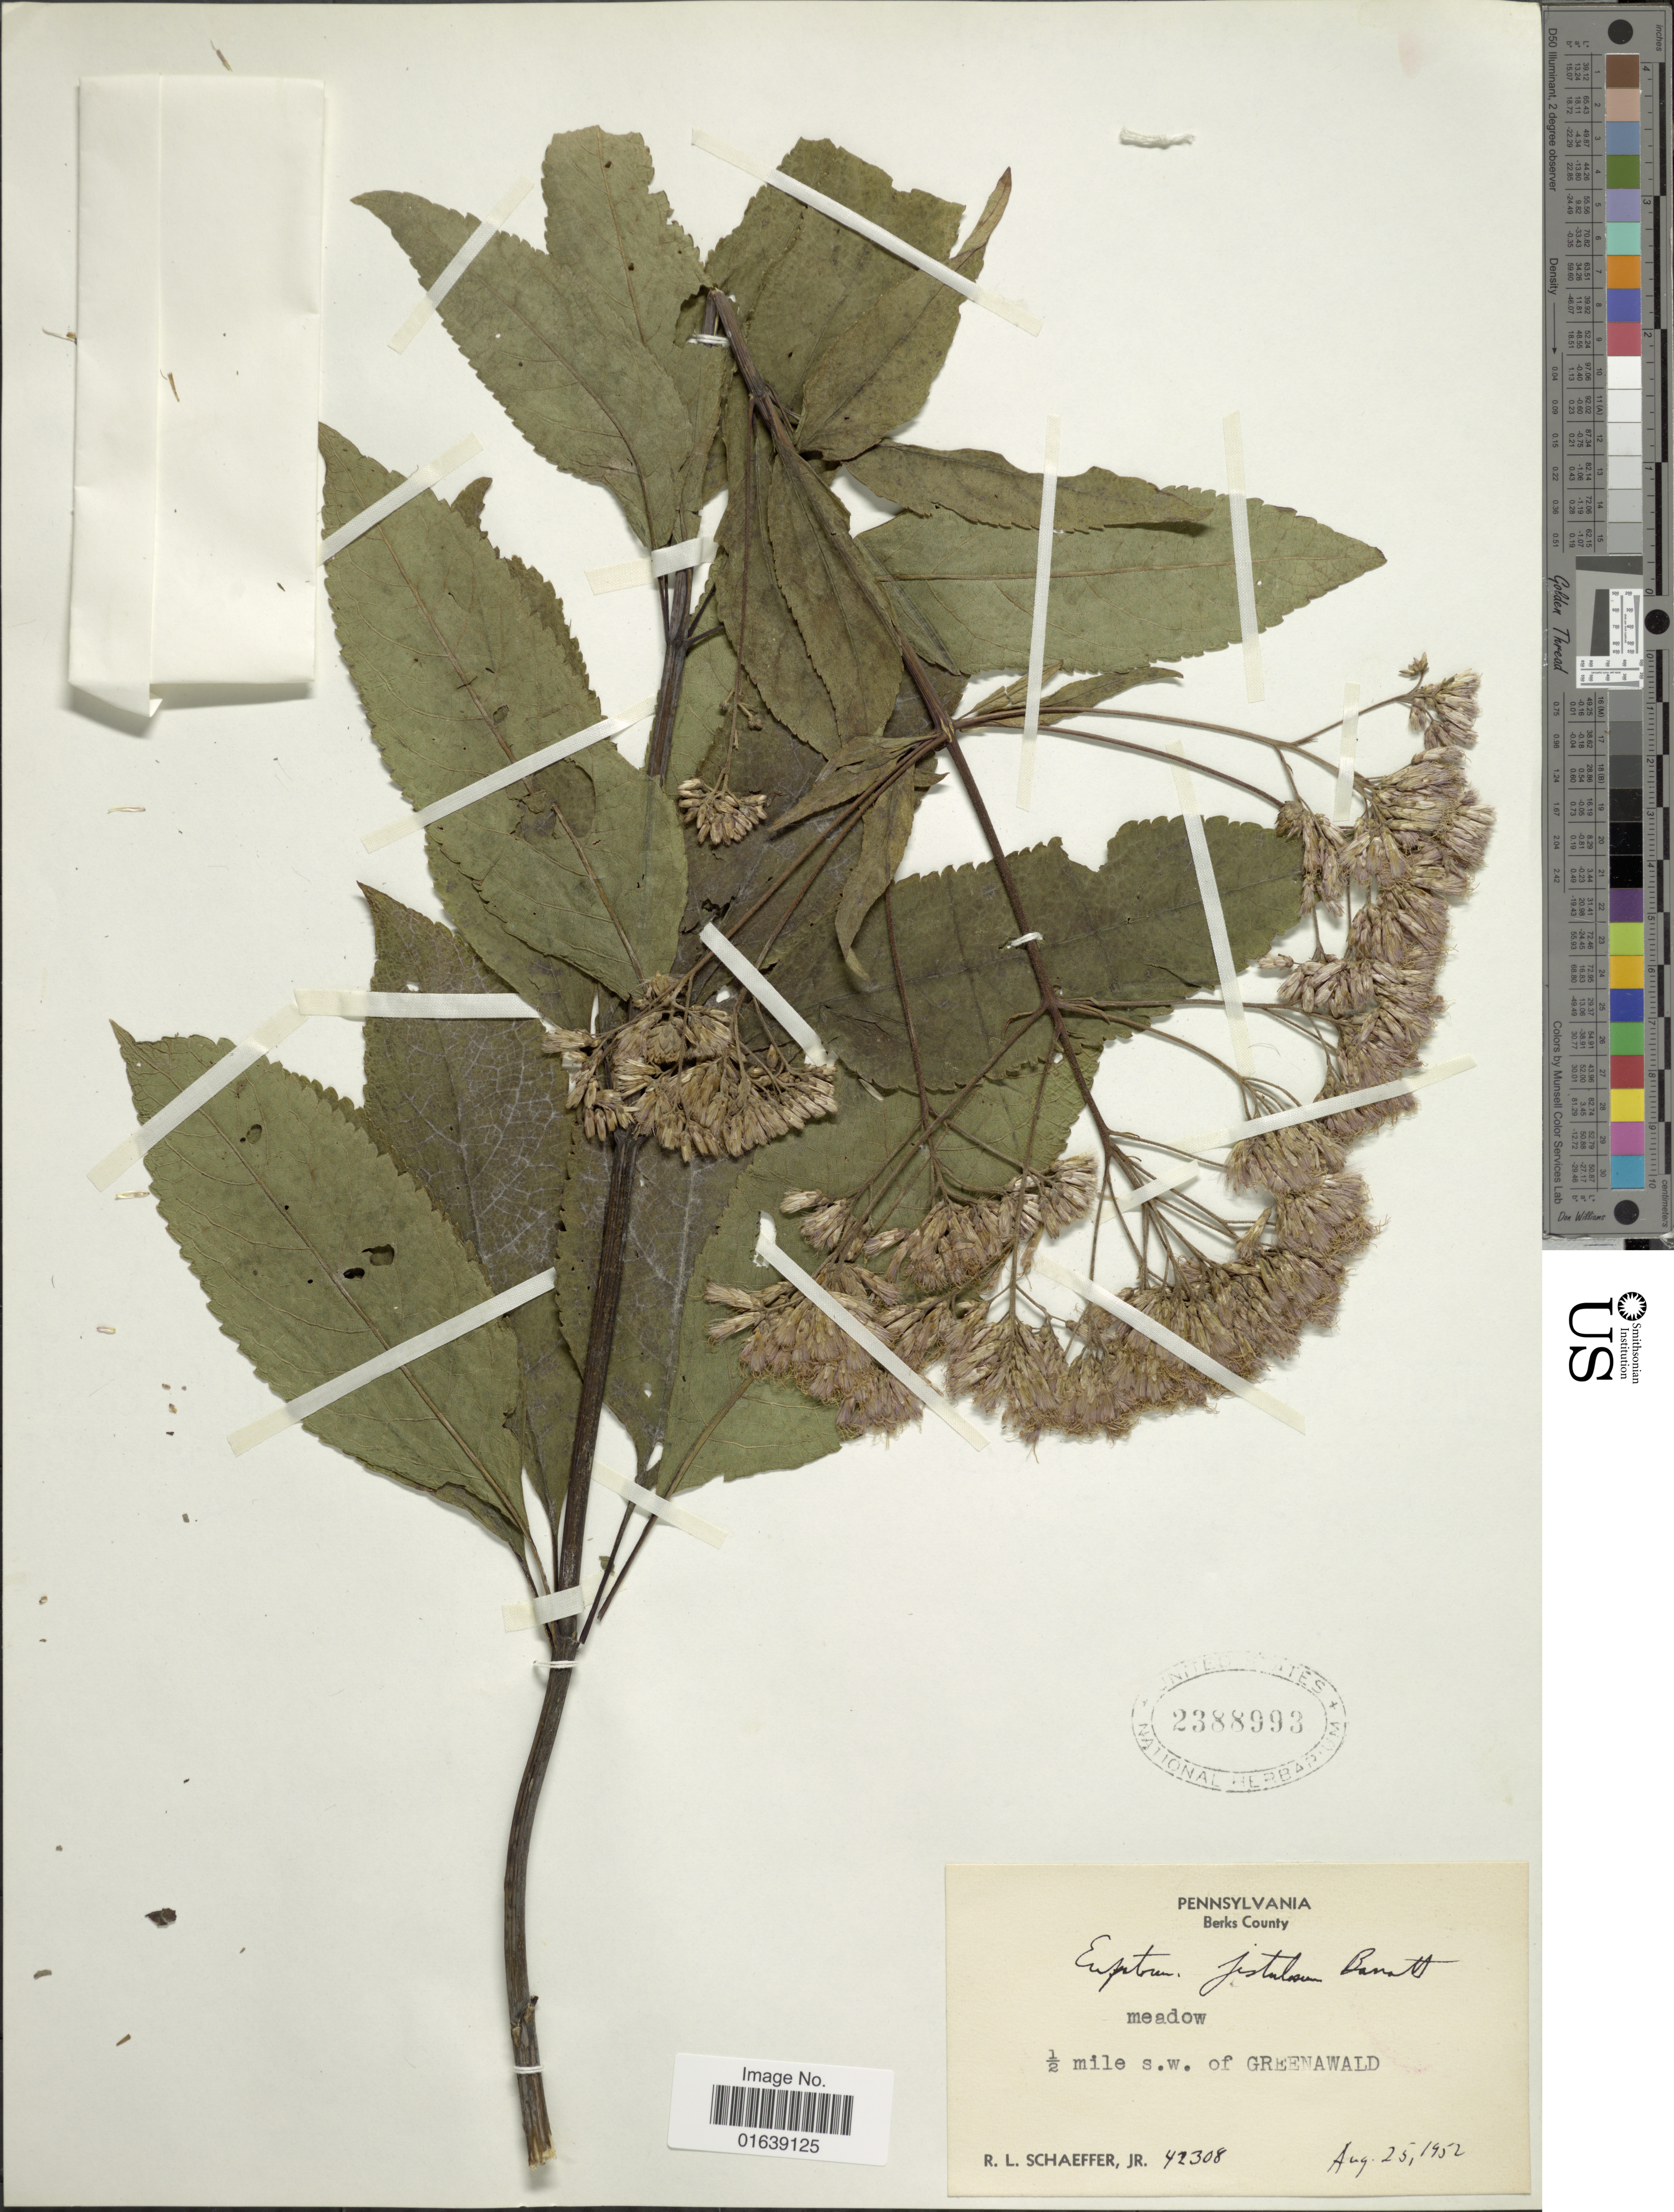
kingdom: Plantae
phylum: Tracheophyta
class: Magnoliopsida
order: Asterales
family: Asteraceae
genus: Eupatorium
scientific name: Eupatorium fistulosum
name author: Barratt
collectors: R. L. Schaeffer Jr.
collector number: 42308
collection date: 1952-08-25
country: United States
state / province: Pennsylvania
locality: Pennsylvania. Berks County. Meadow. 0.5 mile s.w. of Greenawald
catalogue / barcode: US 2388993